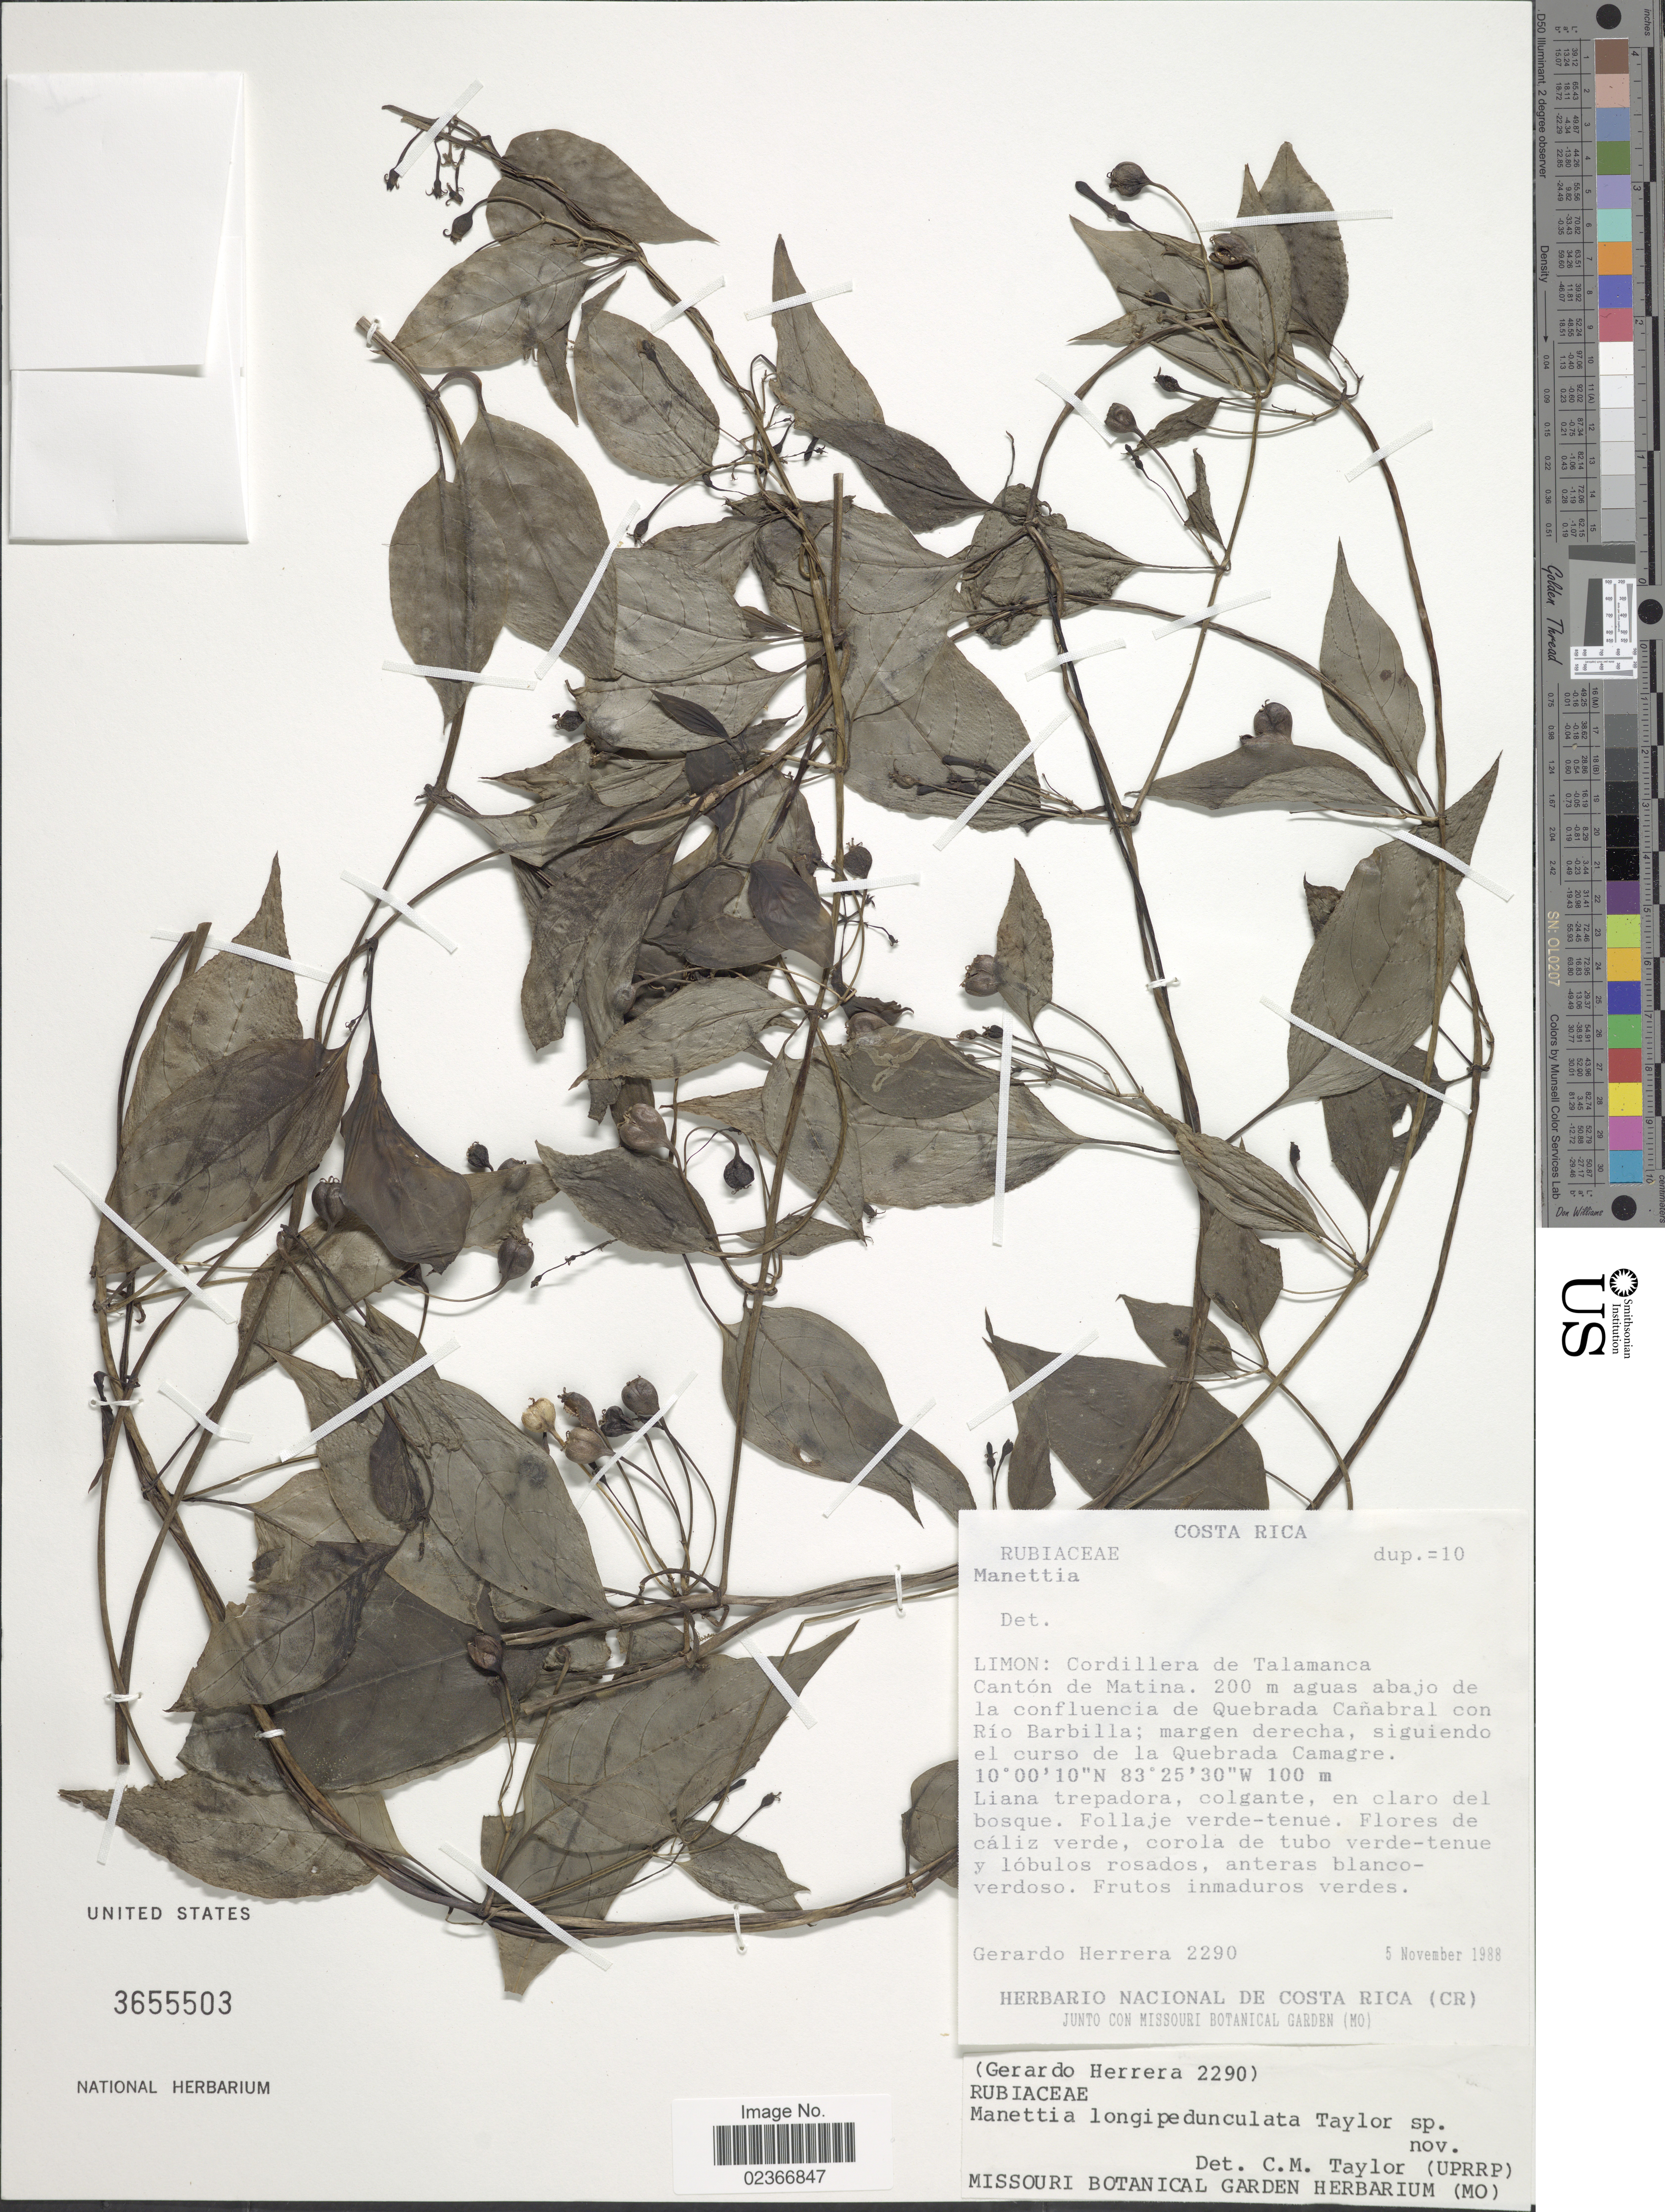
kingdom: Plantae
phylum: Tracheophyta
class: Magnoliopsida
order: Gentianales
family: Rubiaceae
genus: Manettia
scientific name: Manettia sp.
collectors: G. Herrera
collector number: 2290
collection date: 1988-11-05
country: Costa Rica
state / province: Limón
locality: Cordillera de Talamanca. Canton de Matina. 200 m aguas abajo de la confluencia de Quebrada Canabral con Rio Barbilla; margen derecha, siguiendo el curso de la Quebrada Camagre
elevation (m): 100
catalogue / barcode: US 3655503